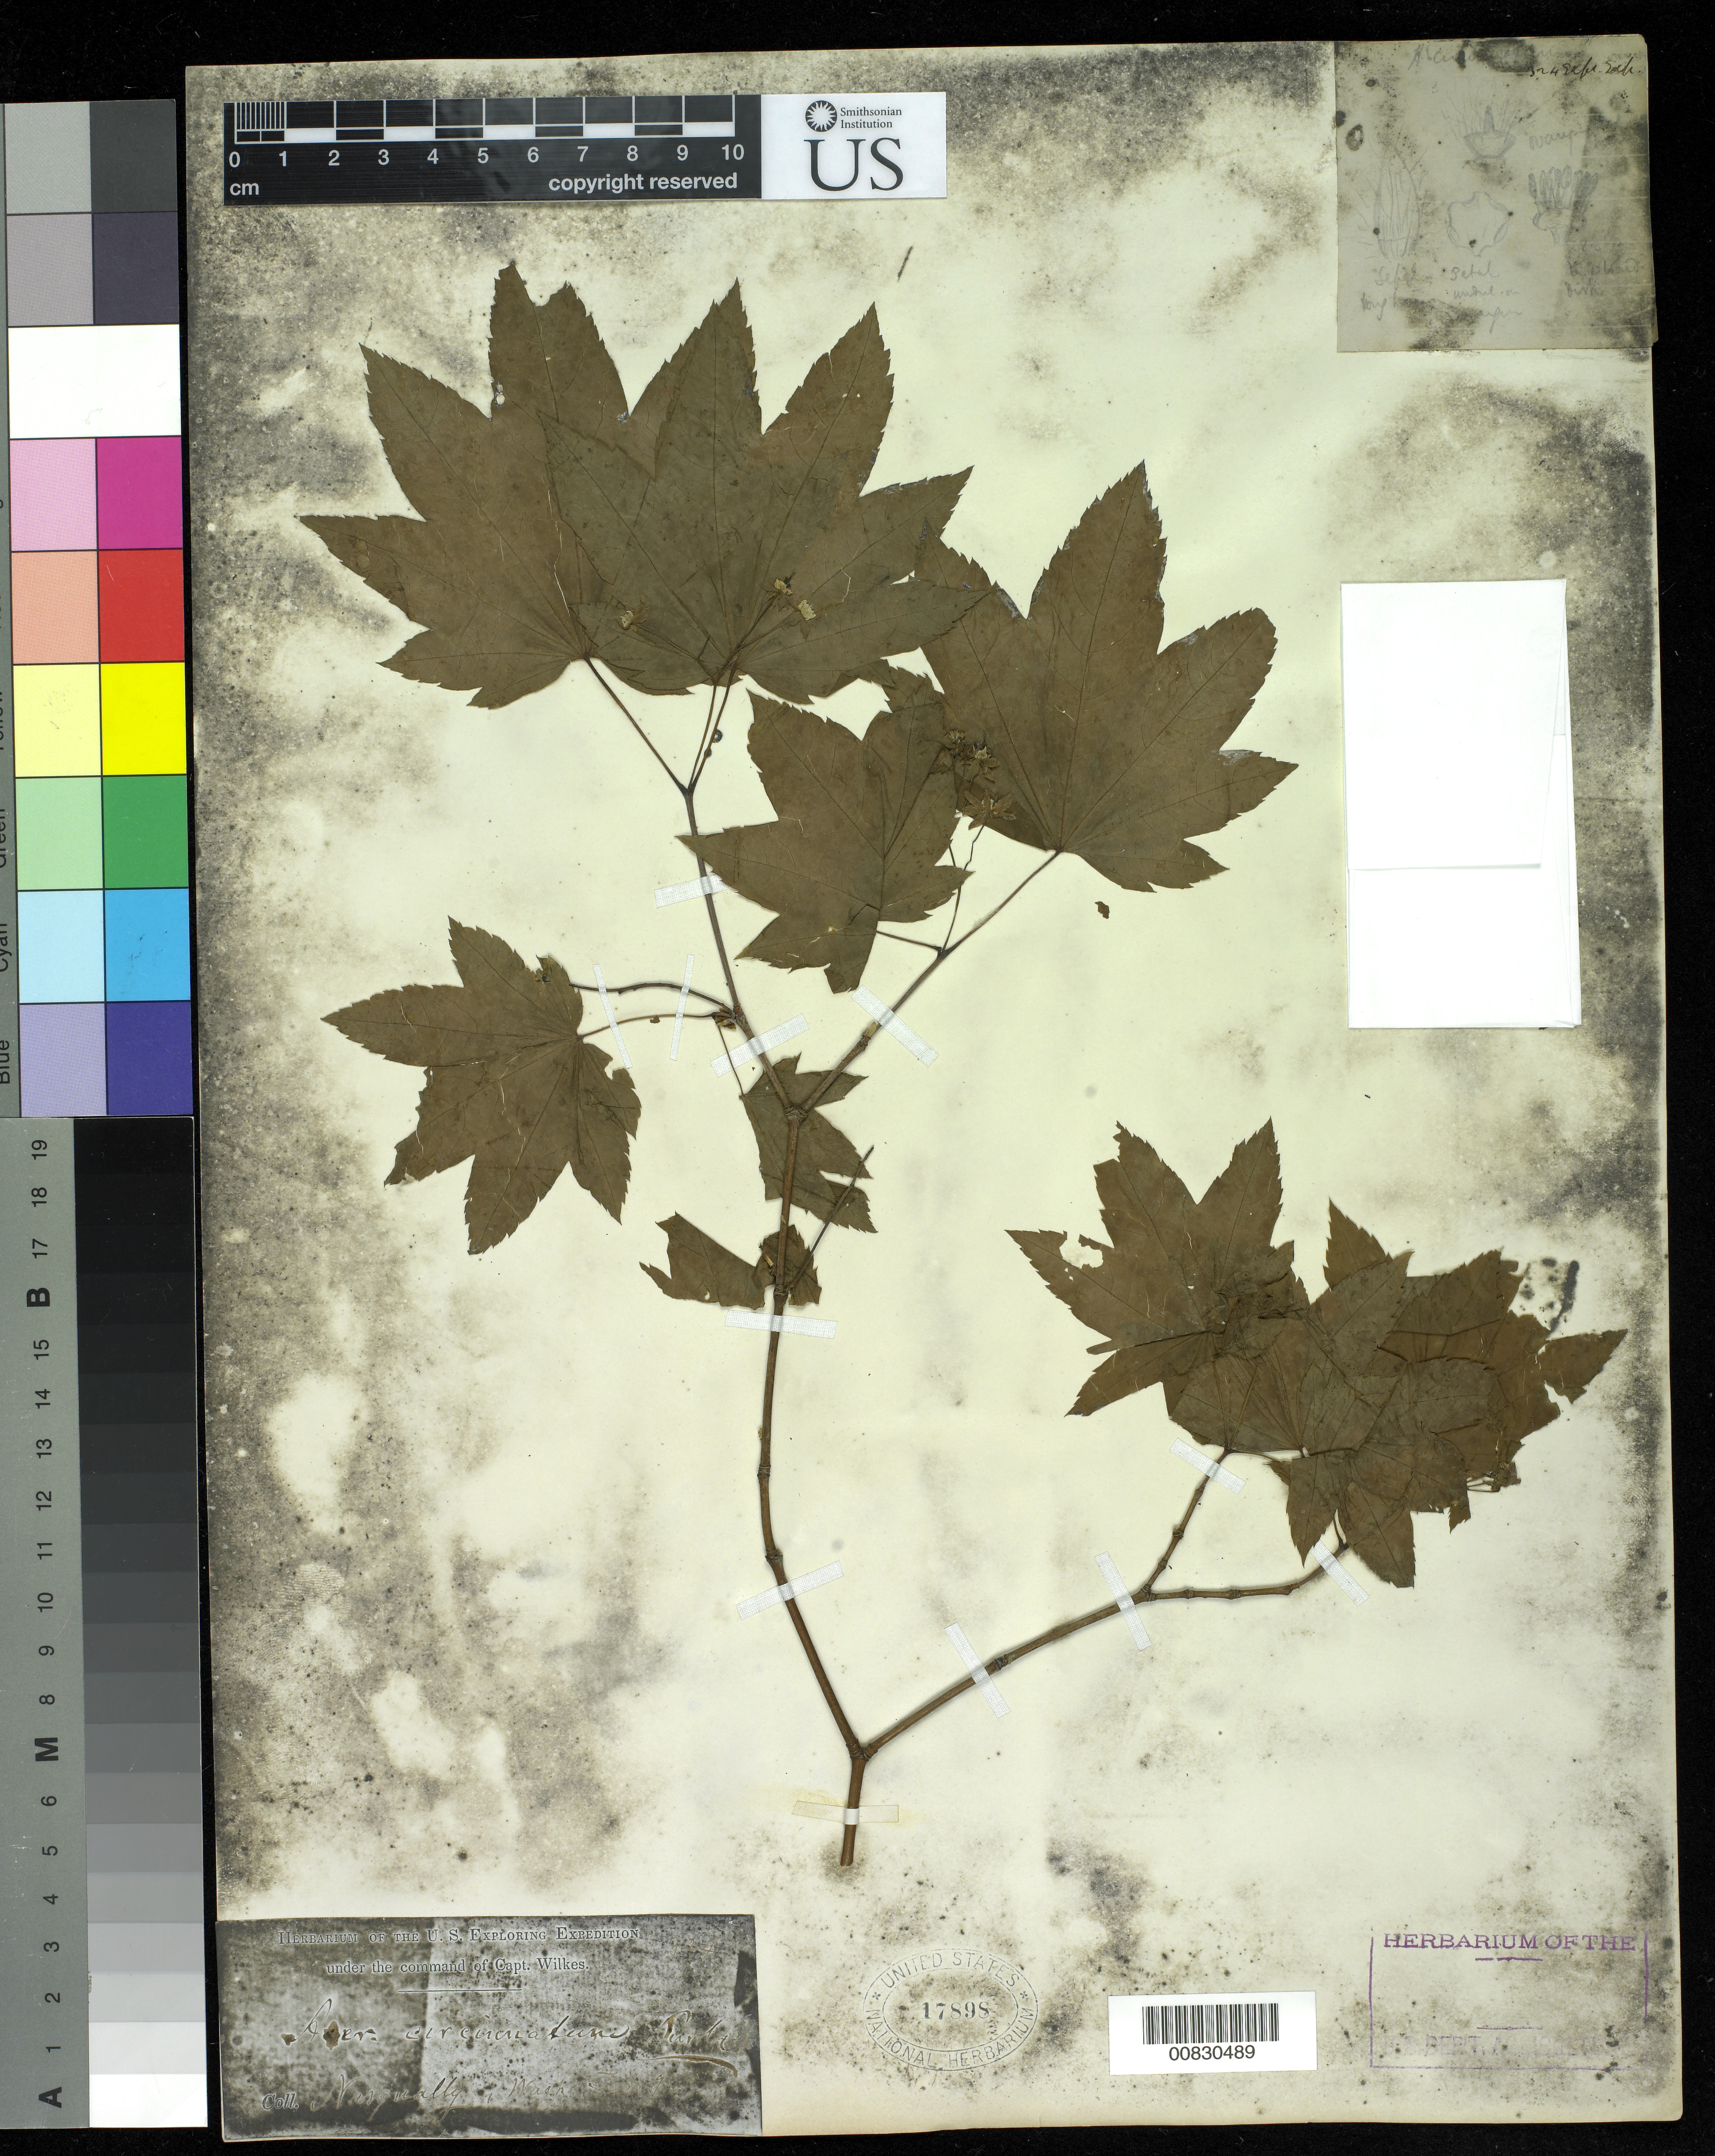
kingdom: Plantae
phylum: Tracheophyta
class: Magnoliopsida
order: Sapindales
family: Sapindaceae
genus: Acer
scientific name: Acer circinatum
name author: Pursh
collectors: Wilkes Explor. Exped.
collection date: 1838/1842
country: United States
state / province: Washington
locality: Nisqually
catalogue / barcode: US 17898